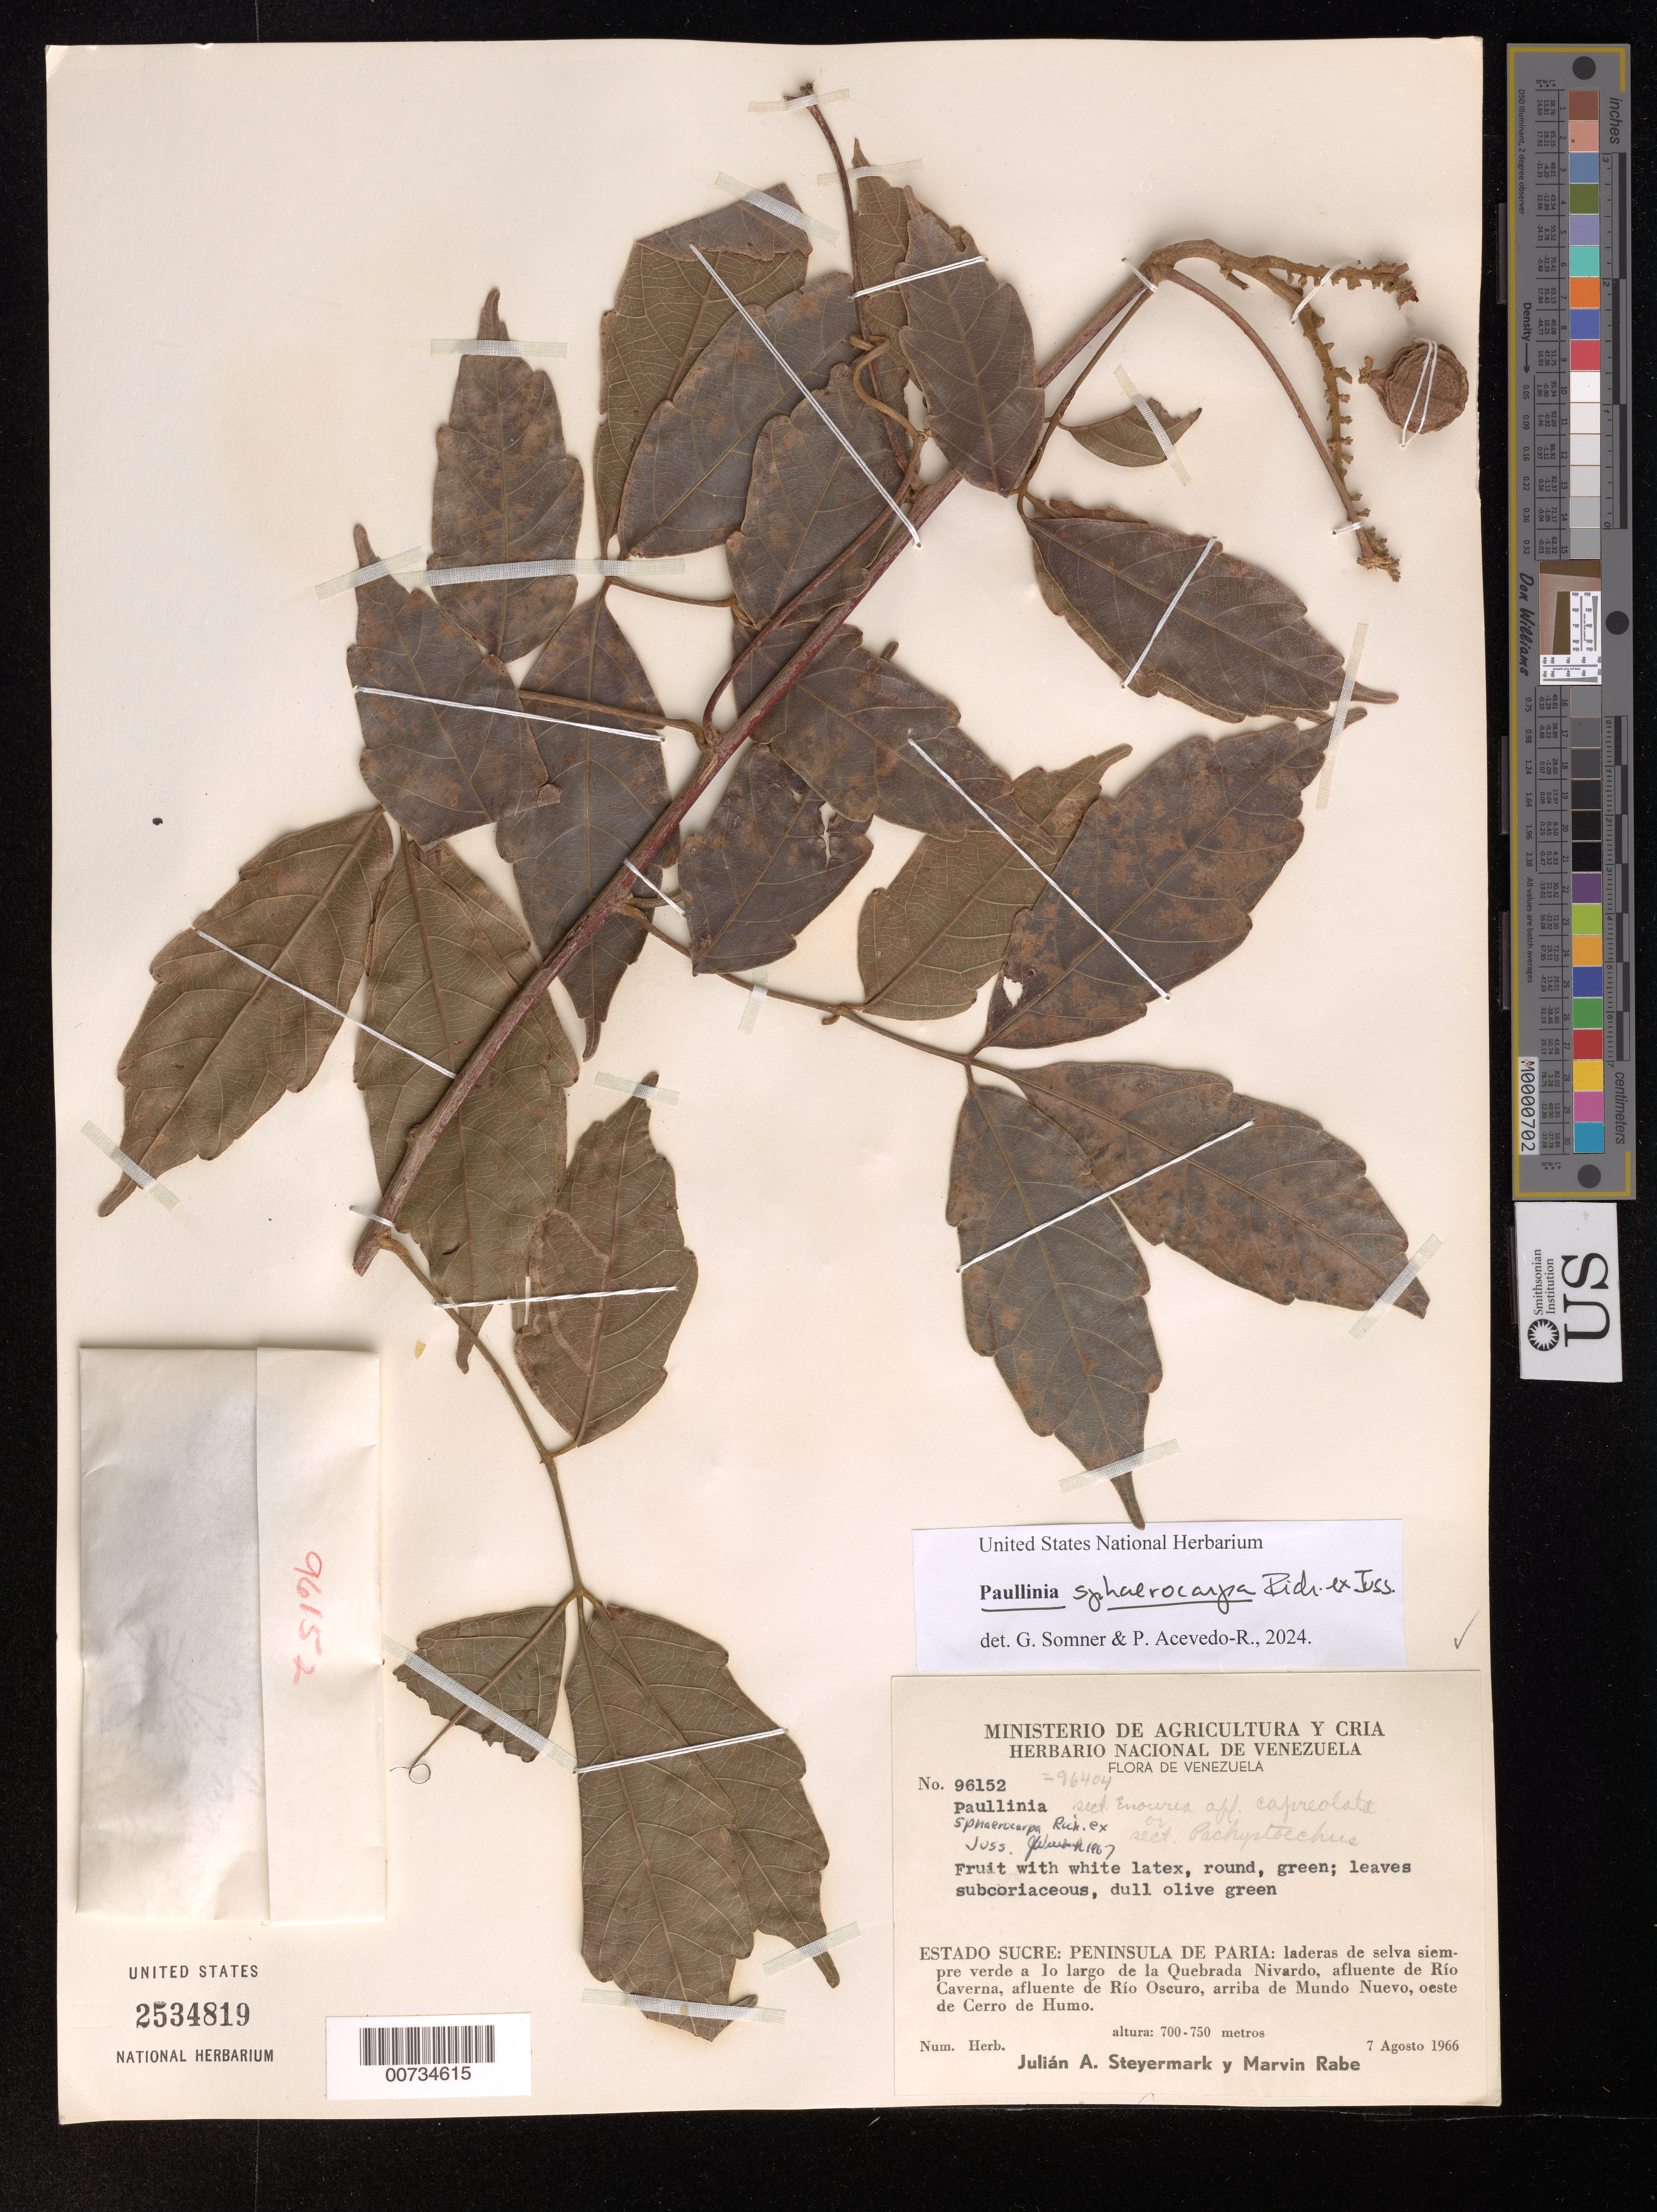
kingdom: Plantae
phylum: Tracheophyta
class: Magnoliopsida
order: Sapindales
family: Sapindaceae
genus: Paullinia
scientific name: Paullinia sphaerocarpa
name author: Rich. ex Juss.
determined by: Acevedo-Rodríguez, P.; Somner, G. V.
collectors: J. Steyermark & M. Rabe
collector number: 96152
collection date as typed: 07 Aug 1966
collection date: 1966-08-07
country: Venezuela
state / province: Sucre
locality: Peninsula de Paria: a lo largo de la Quebrada Nivardo, afluente de Rio Caverna, afluente de Rio Oscuro, arriba de Mundo Nuevo, oeste de Cerro de Humo.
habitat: Laderas de selva siempreverde.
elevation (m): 700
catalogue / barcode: US 2534819